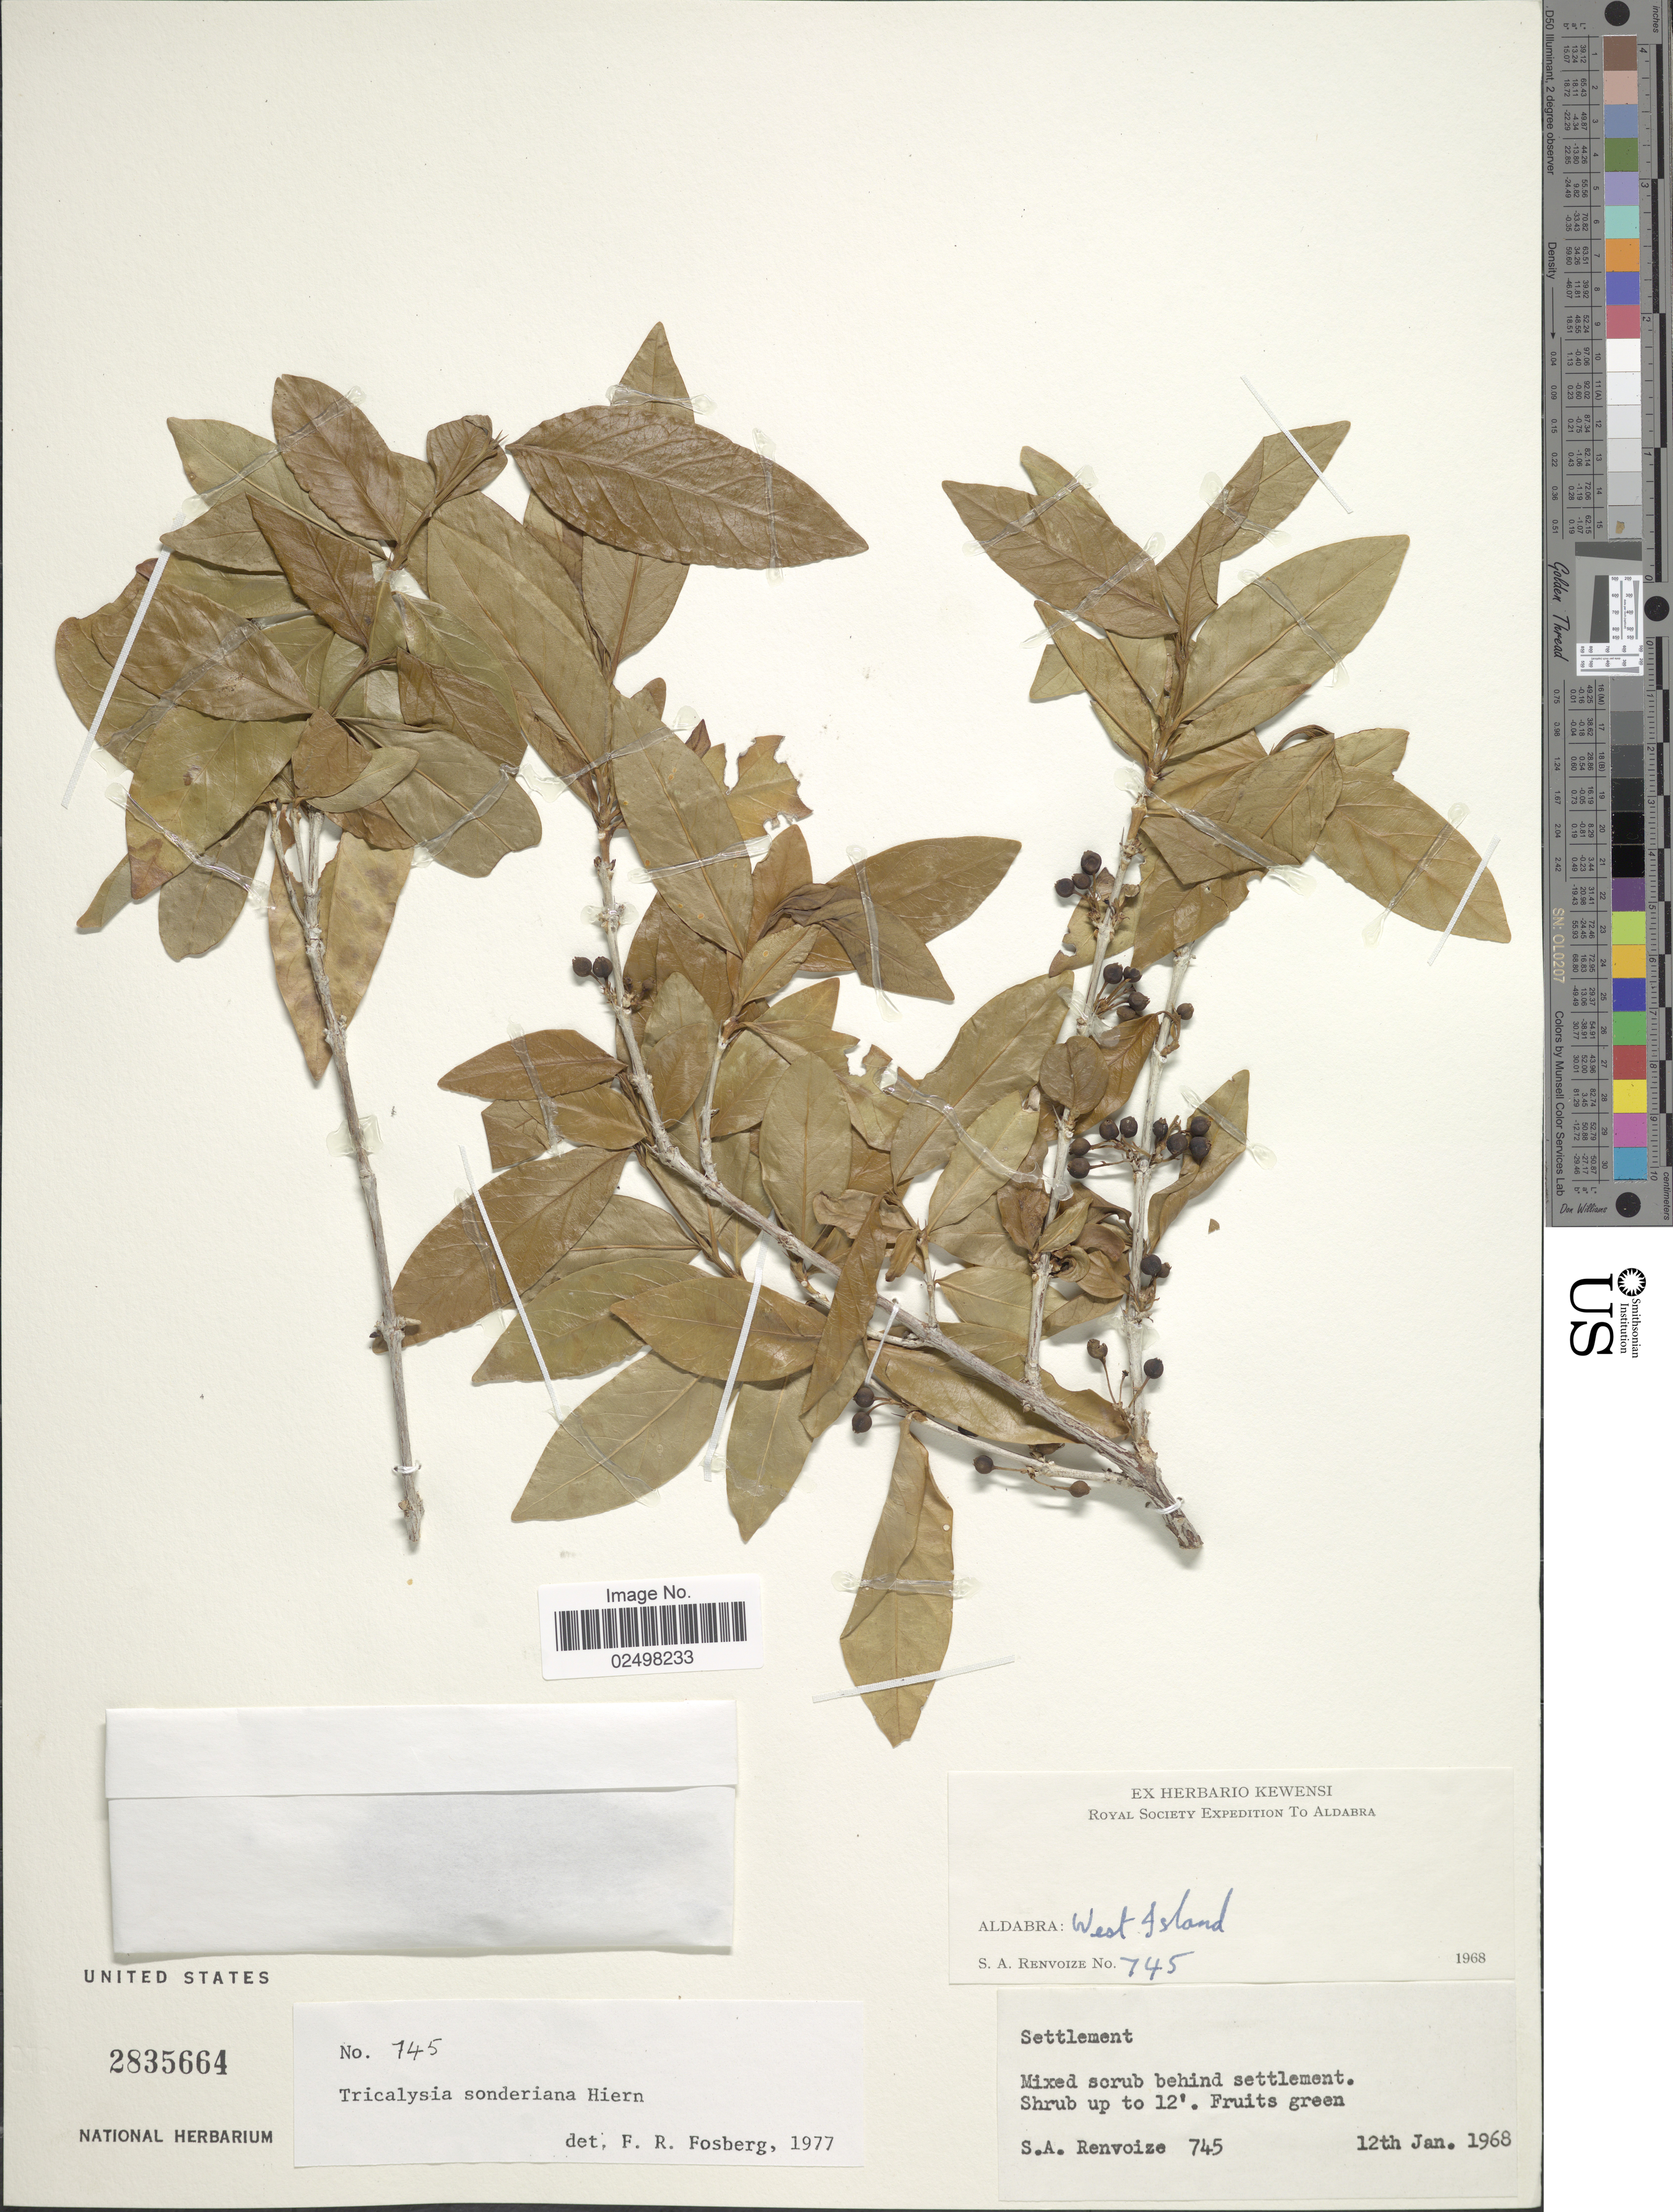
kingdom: Plantae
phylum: Tracheophyta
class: Magnoliopsida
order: Gentianales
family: Rubiaceae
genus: Tricalysia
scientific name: Tricalysia sonderiana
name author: Hiern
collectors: S. A. Renvoize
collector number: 745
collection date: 1968-01-12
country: Seychelles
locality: Aldabra.: West Island. Settlement. Behind settlement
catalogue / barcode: US 2835664